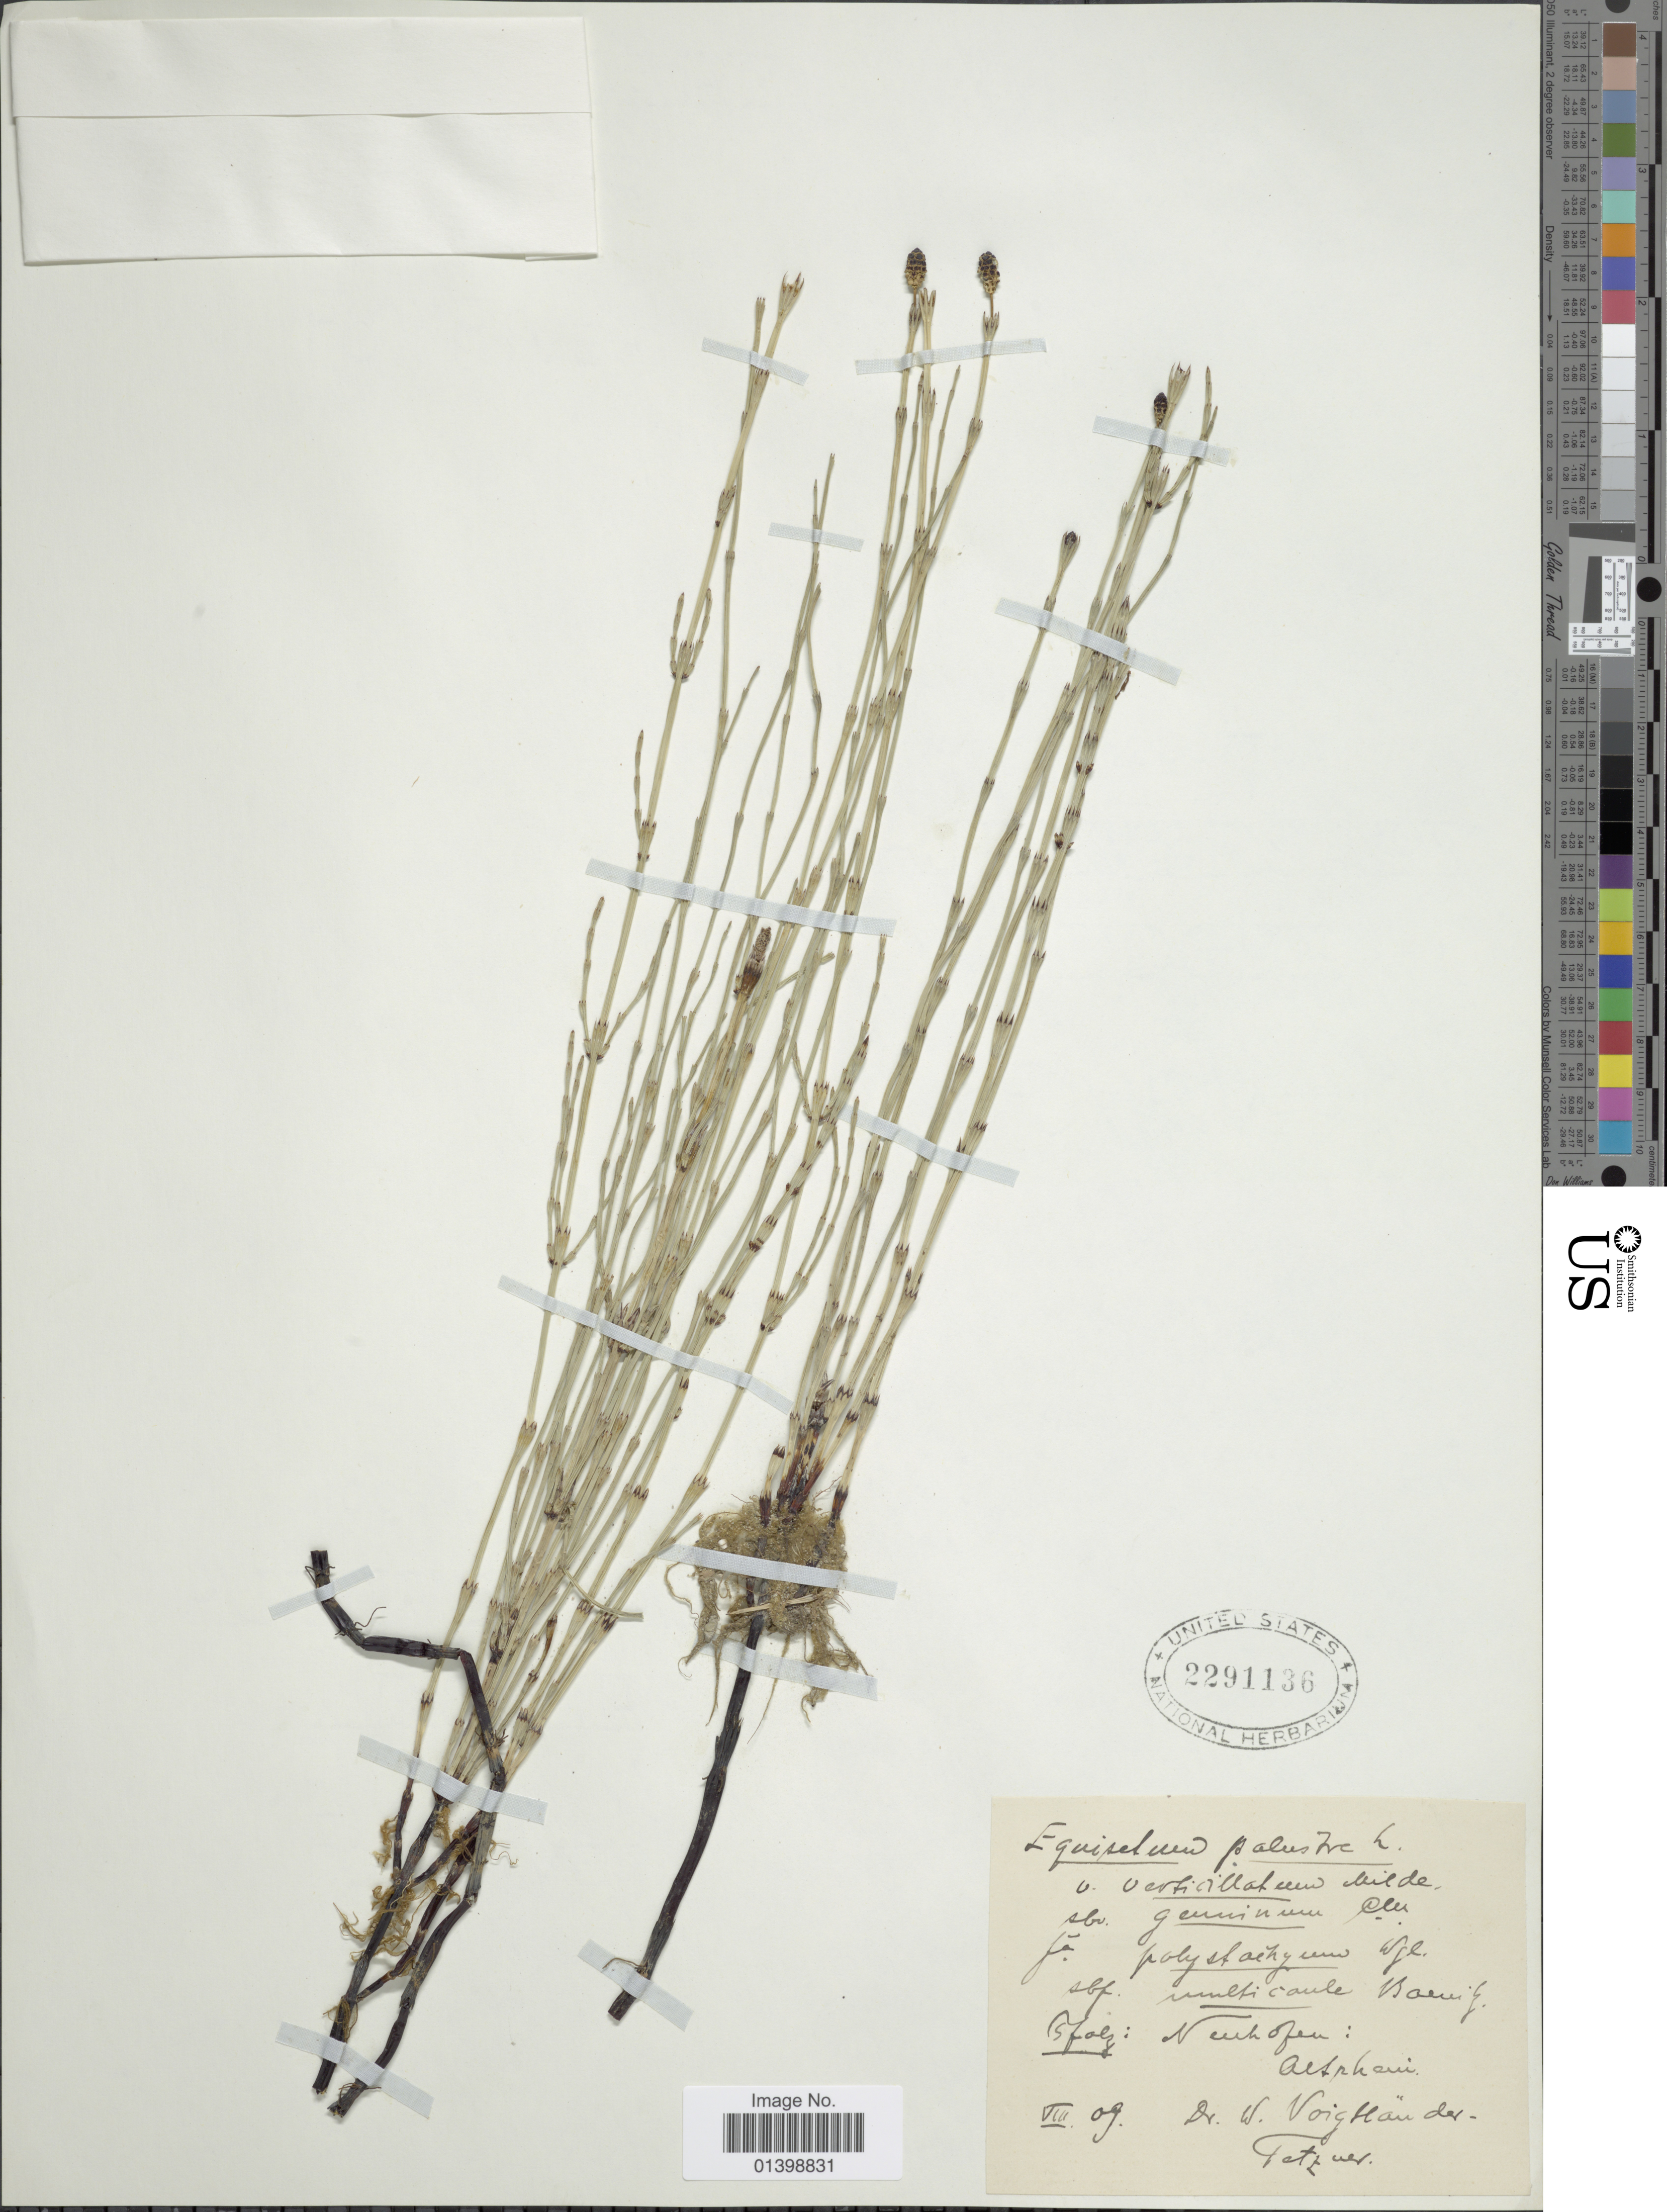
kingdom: Plantae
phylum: Tracheophyta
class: Polypodiopsida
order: Equisetales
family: Equisetaceae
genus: Equisetum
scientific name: Equisetum palustre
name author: L.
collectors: W. Voigtlander-Tetzner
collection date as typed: Transcribed d/m/y: /8/9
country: Germany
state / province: Rhineland-Palatinate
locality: Pfalz: Neuhopen: Altrheui [interpreted]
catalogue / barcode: US 2291136